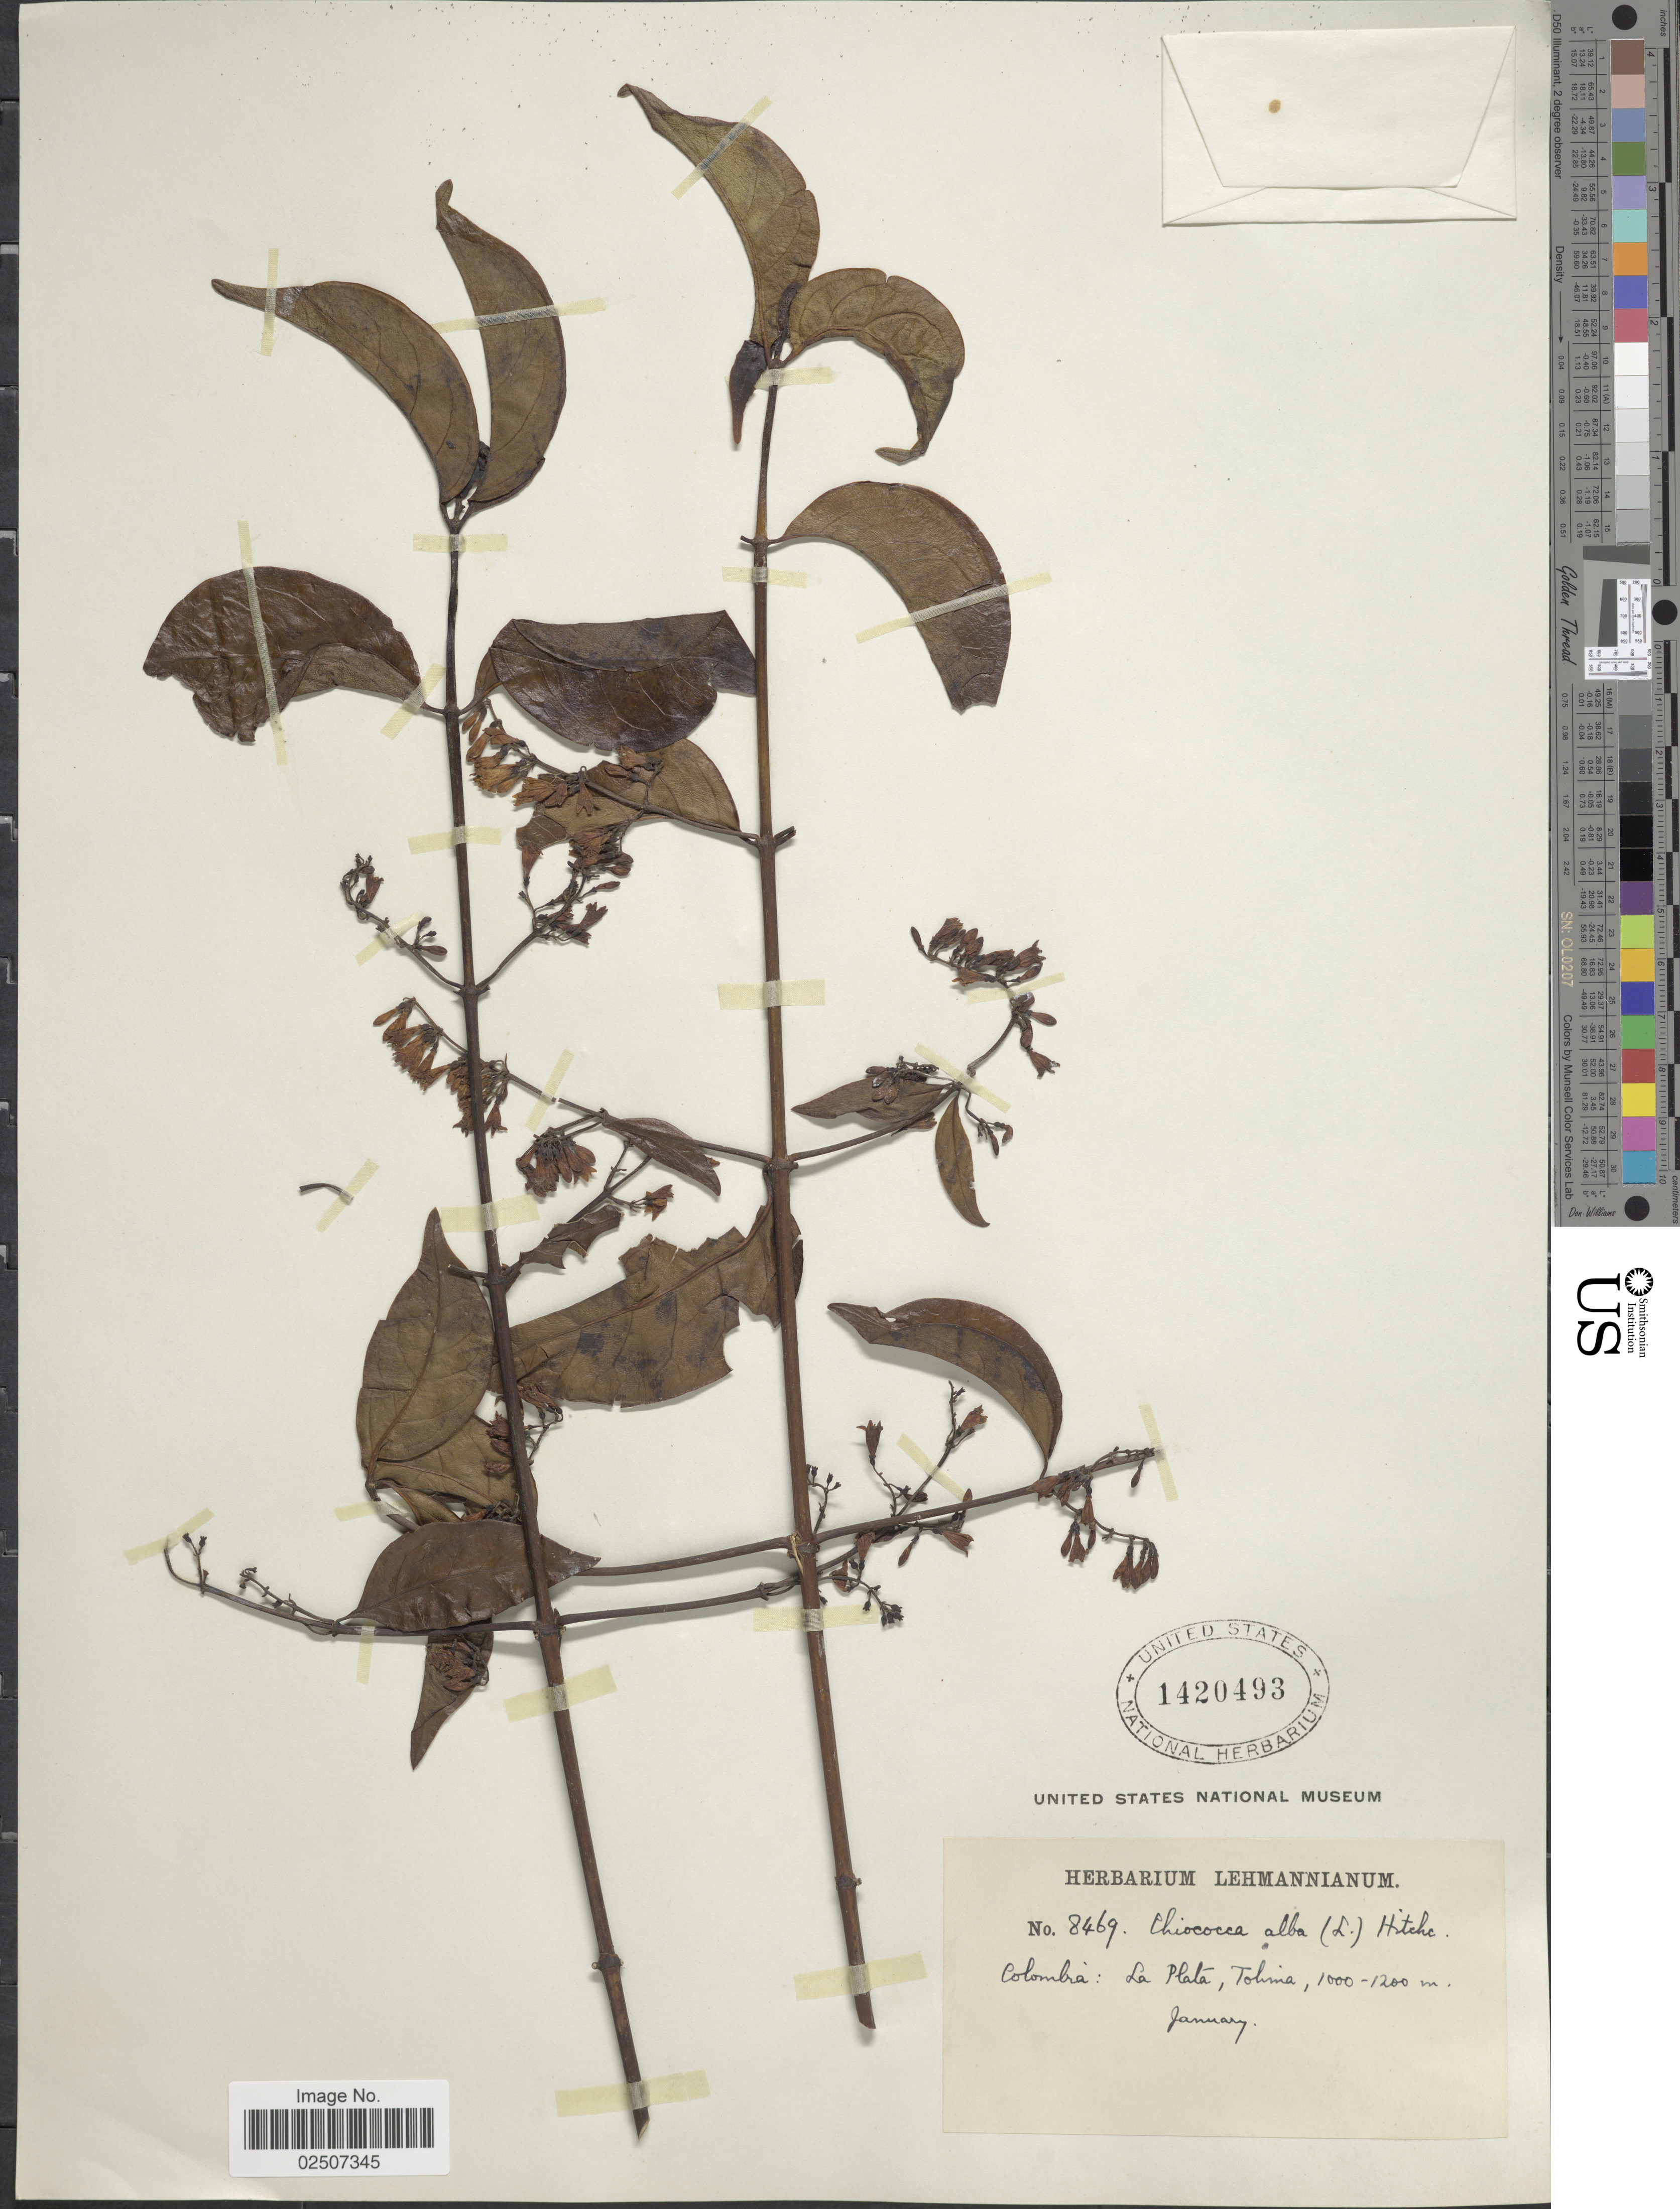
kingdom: Plantae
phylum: Tracheophyta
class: Magnoliopsida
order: Gentianales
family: Rubiaceae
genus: Chiococca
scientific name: Chiococca alba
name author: (L.) Hitchc.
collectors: ex herb. Lehmannianum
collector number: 8469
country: Colombia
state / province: Tolima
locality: La Plata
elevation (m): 1000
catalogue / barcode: US 1420493